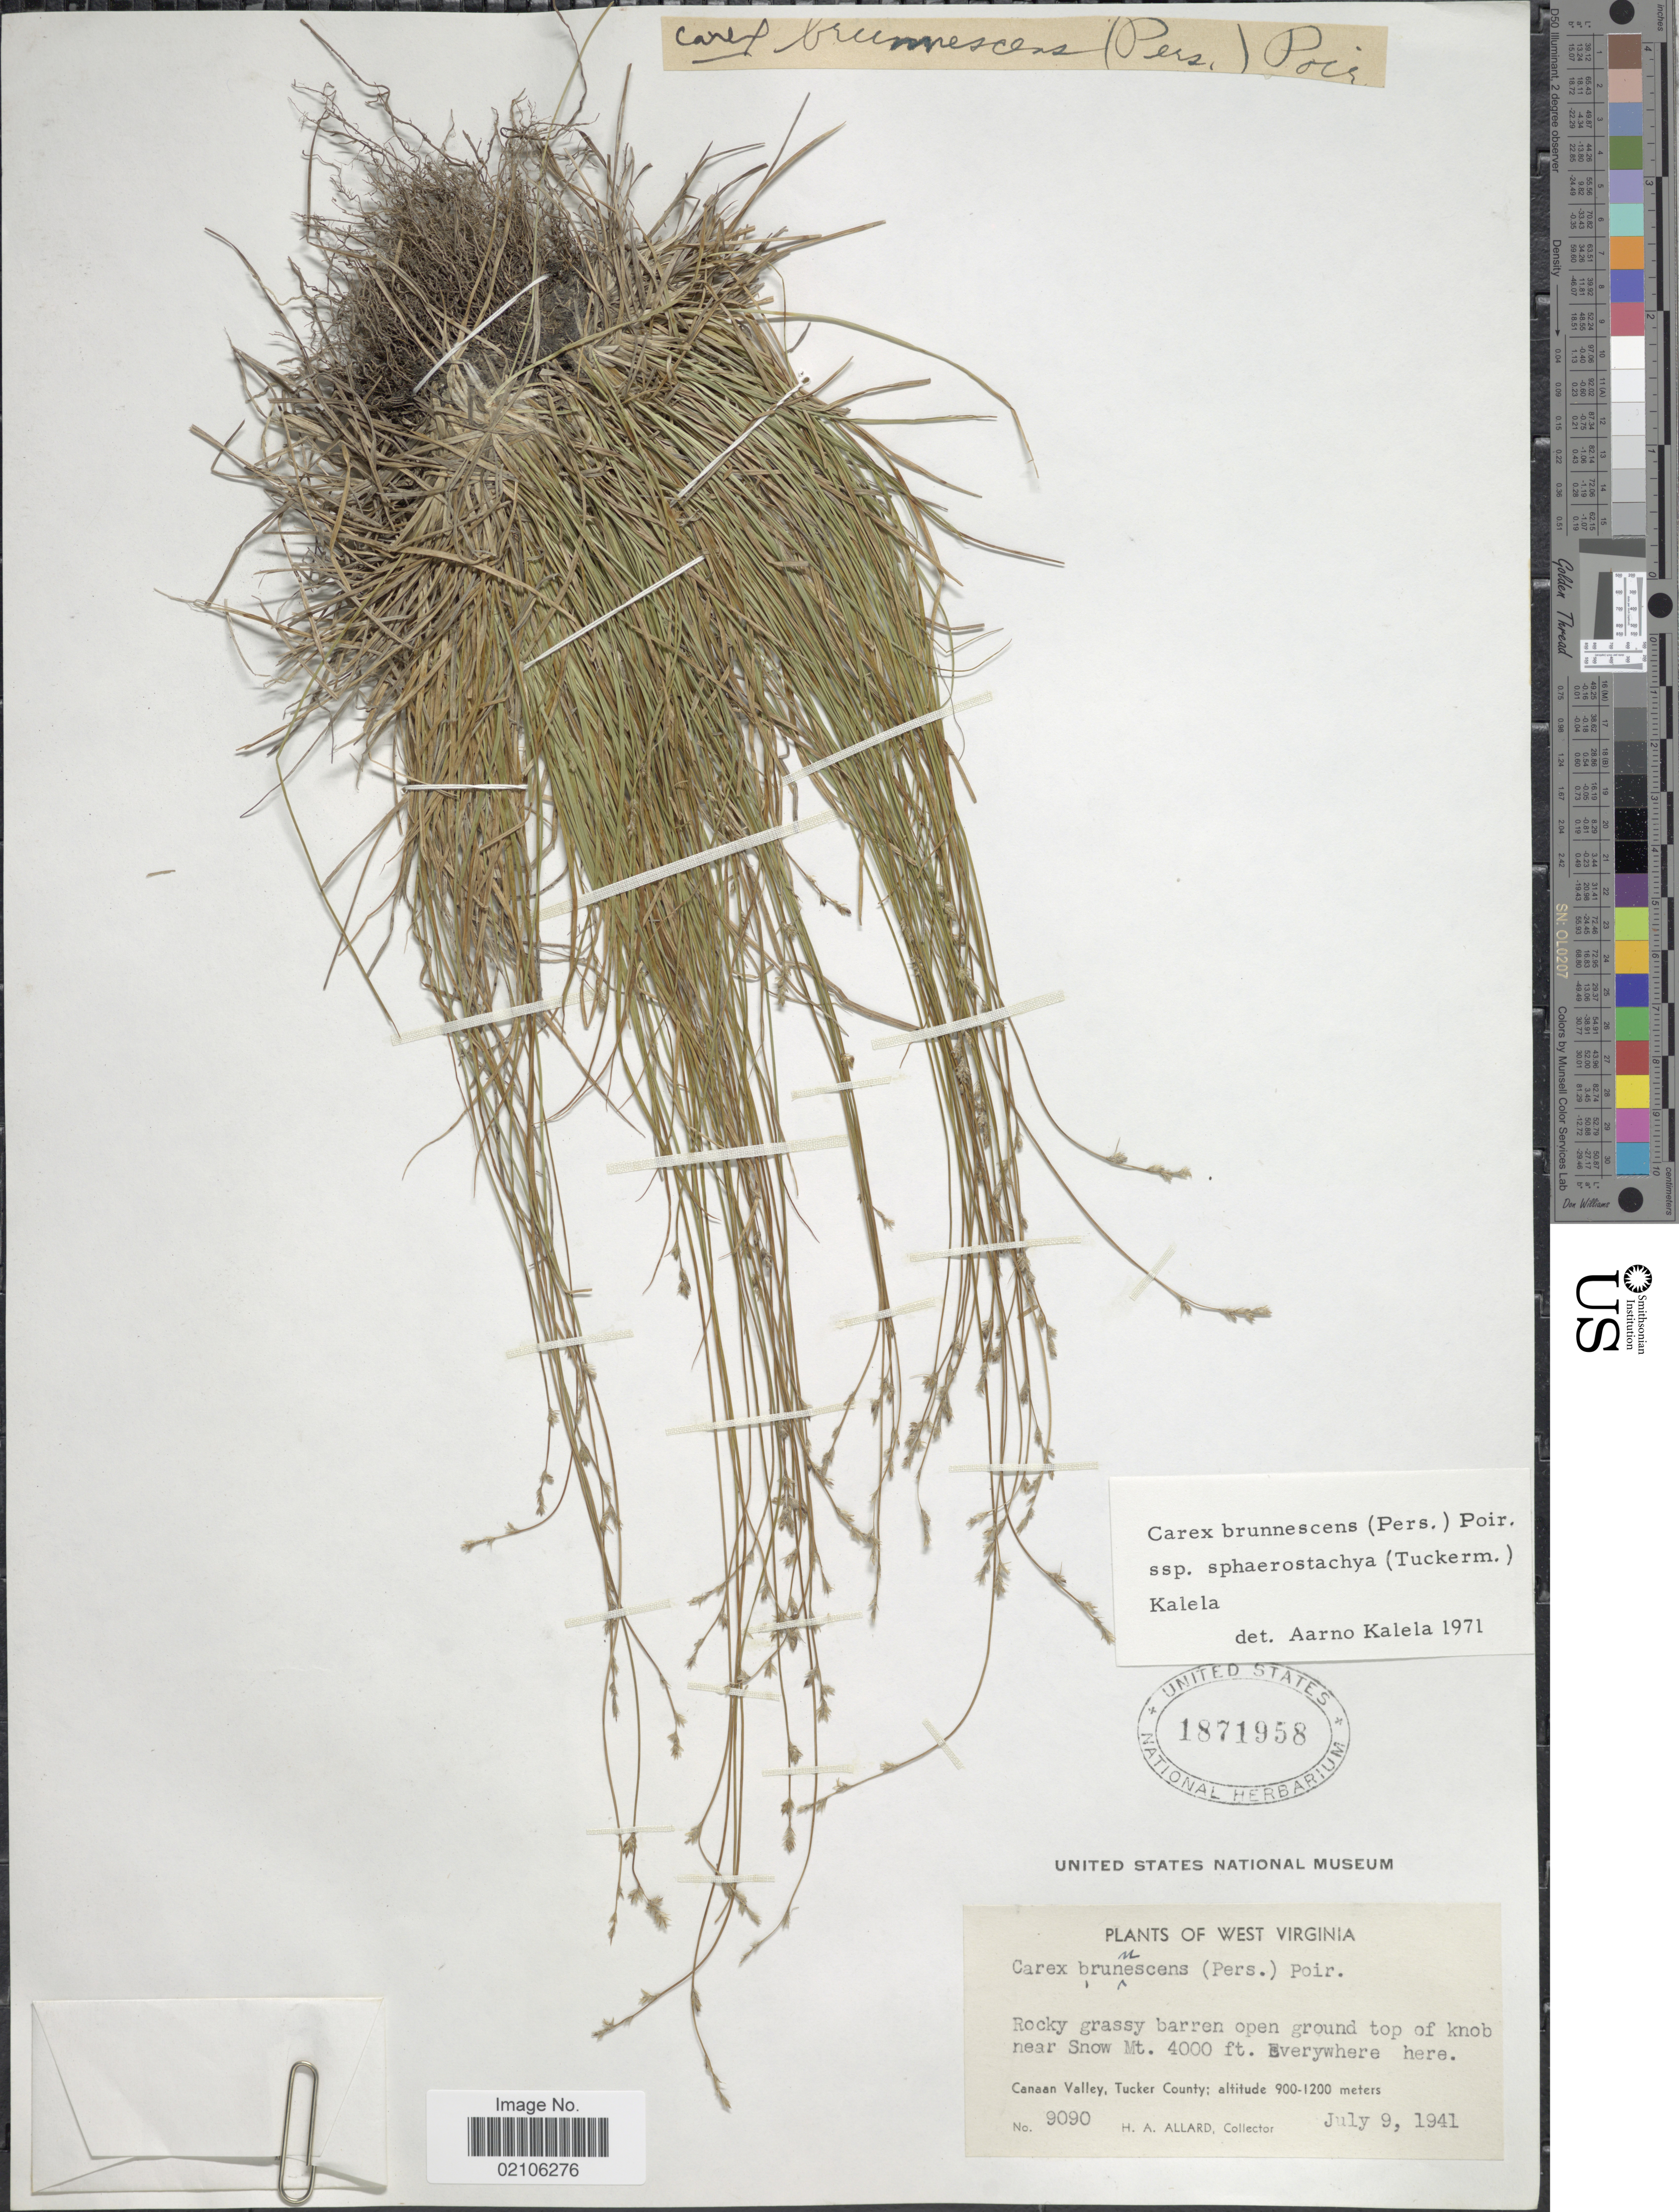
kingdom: Plantae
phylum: Tracheophyta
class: Liliopsida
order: Poales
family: Cyperaceae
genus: Carex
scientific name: Carex brunnescens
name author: (Pers.) Poir.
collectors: H. A. Allard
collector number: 9090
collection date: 1941-07-09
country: United States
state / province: West Virginia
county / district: Tucker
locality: Rocky grassy barren open ground top of knob near Snow Mt., Canaan Valley, Tucker County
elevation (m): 122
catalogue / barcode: US 1871958